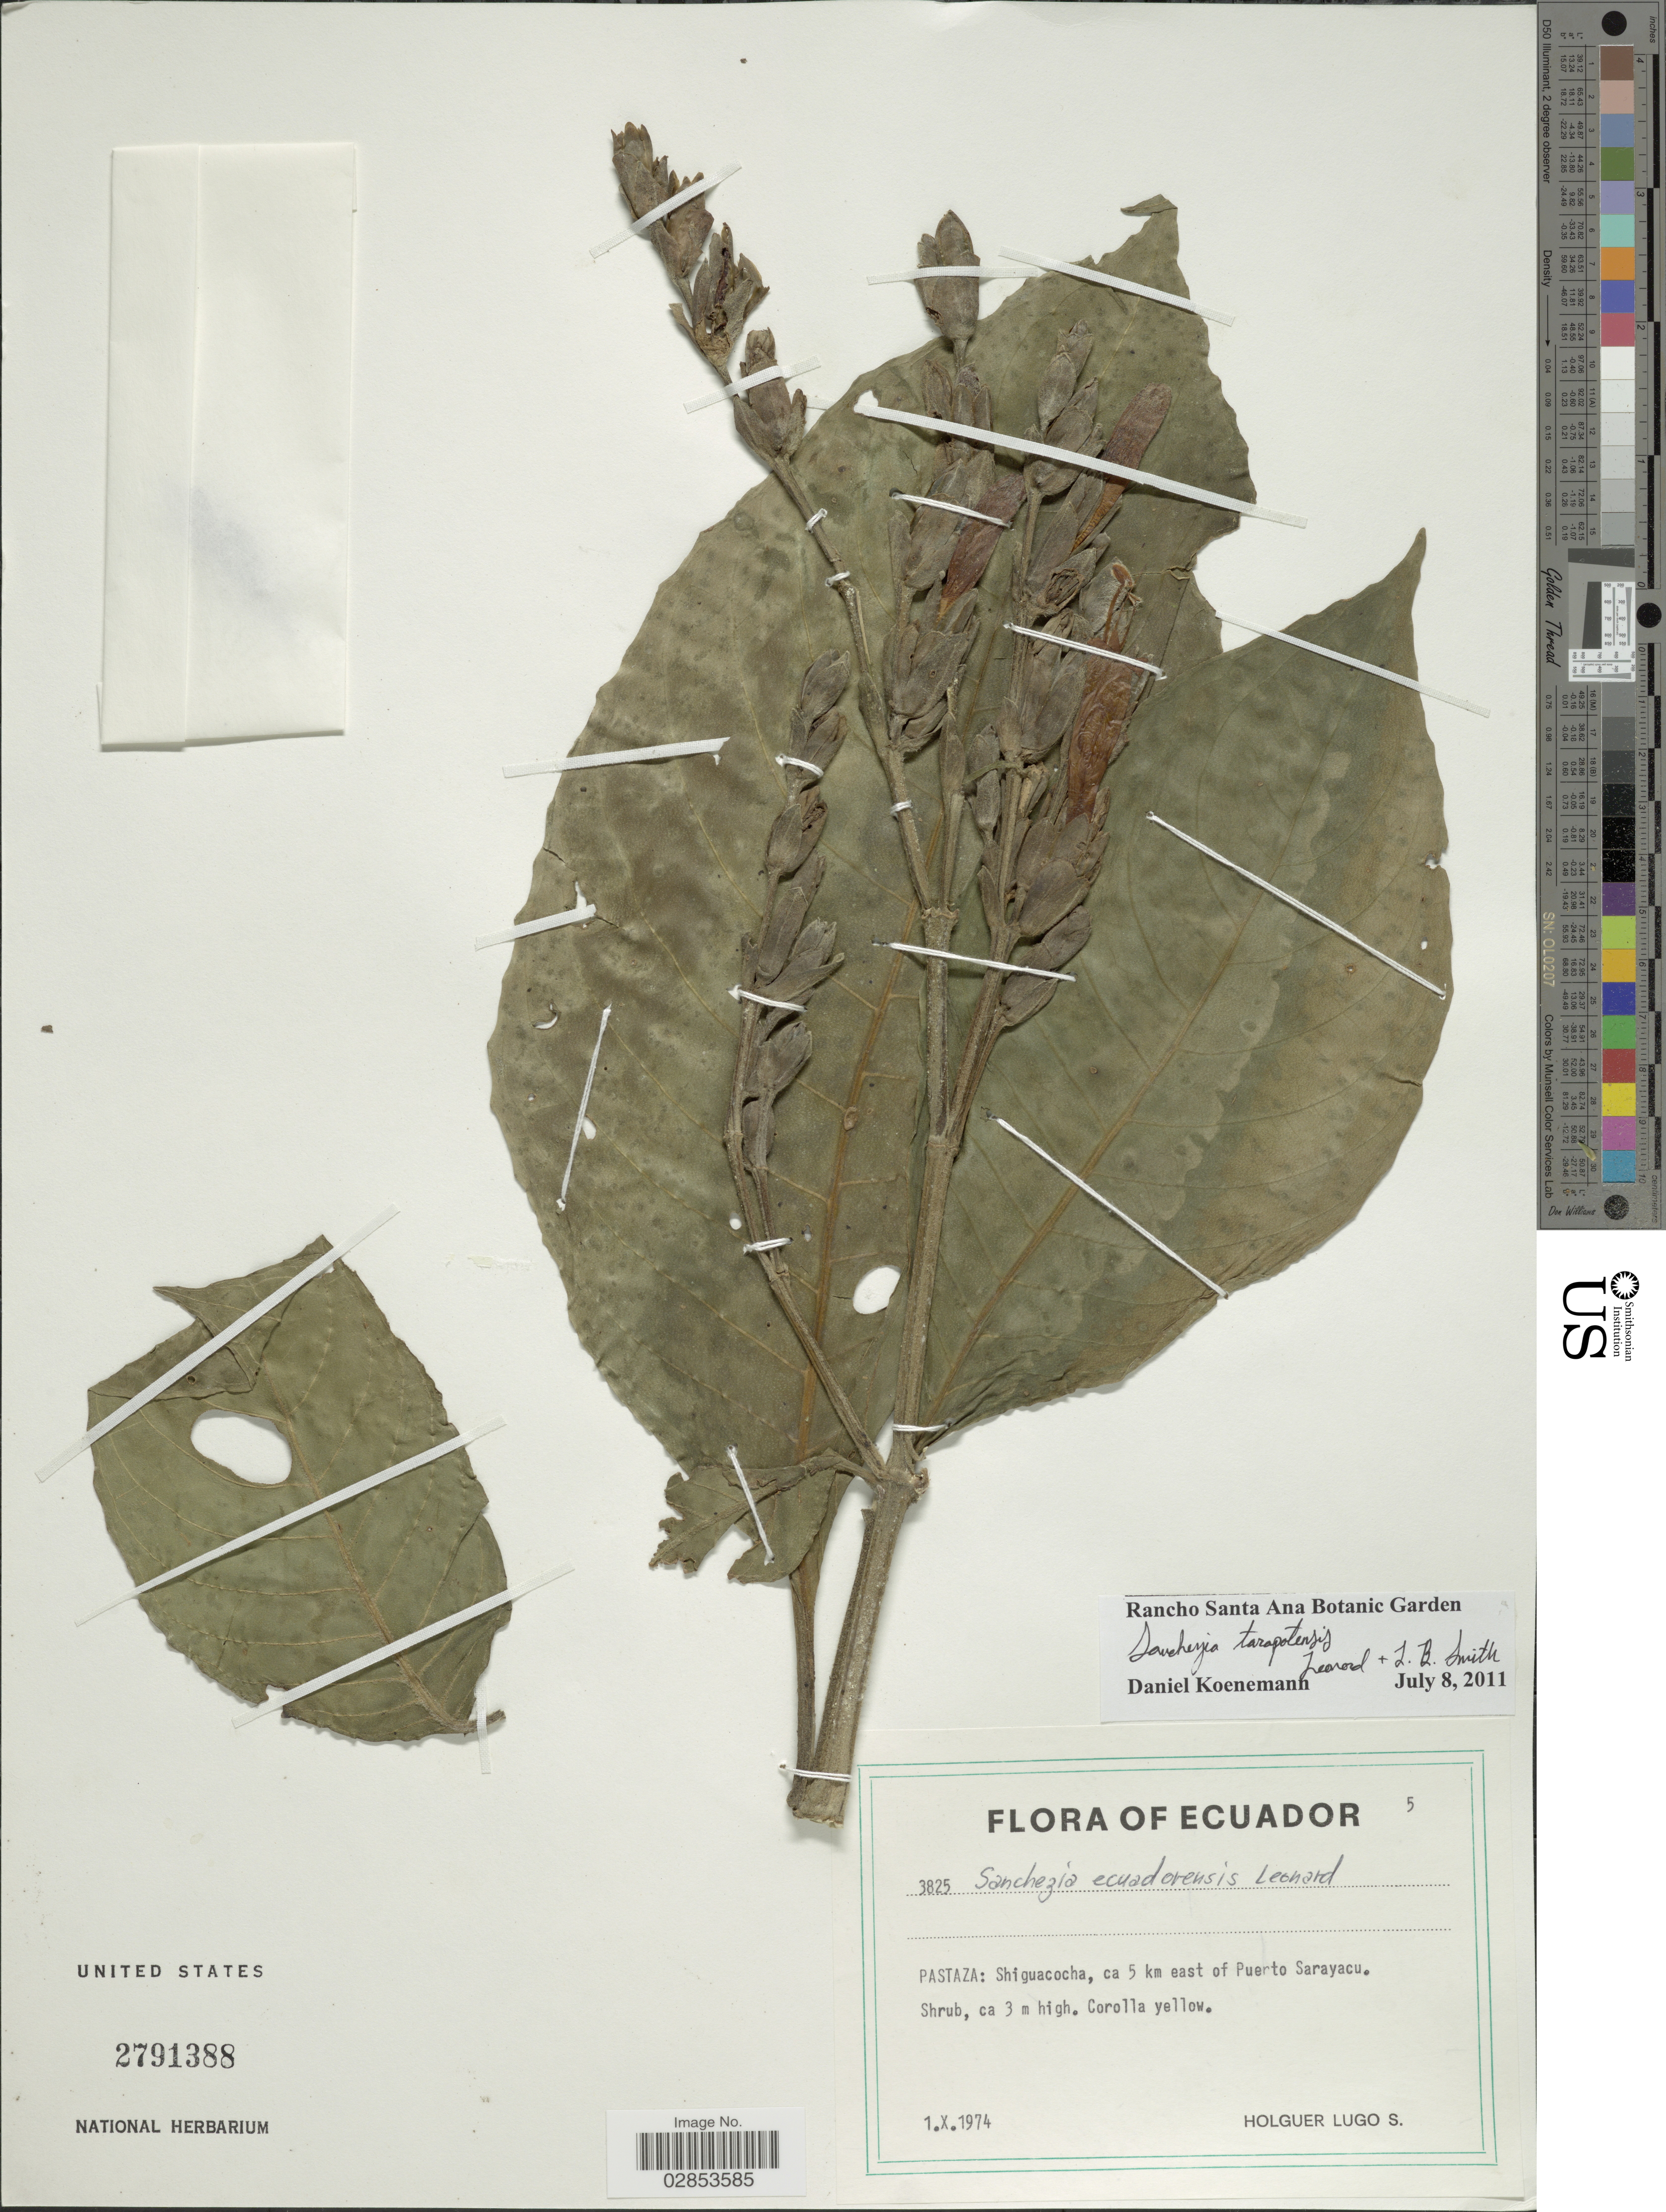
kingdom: Plantae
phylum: Tracheophyta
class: Magnoliopsida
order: Lamiales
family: Acanthaceae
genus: Sanchezia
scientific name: Sanchezia tarapotensis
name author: Leonard & L.B. Sm.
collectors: H. Lugo S.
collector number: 3825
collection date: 1974-10-01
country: Ecuador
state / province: Pastaza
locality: Shiguacocha, ca 5 km east of Puerto Sarayacu.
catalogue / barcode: US 2791388